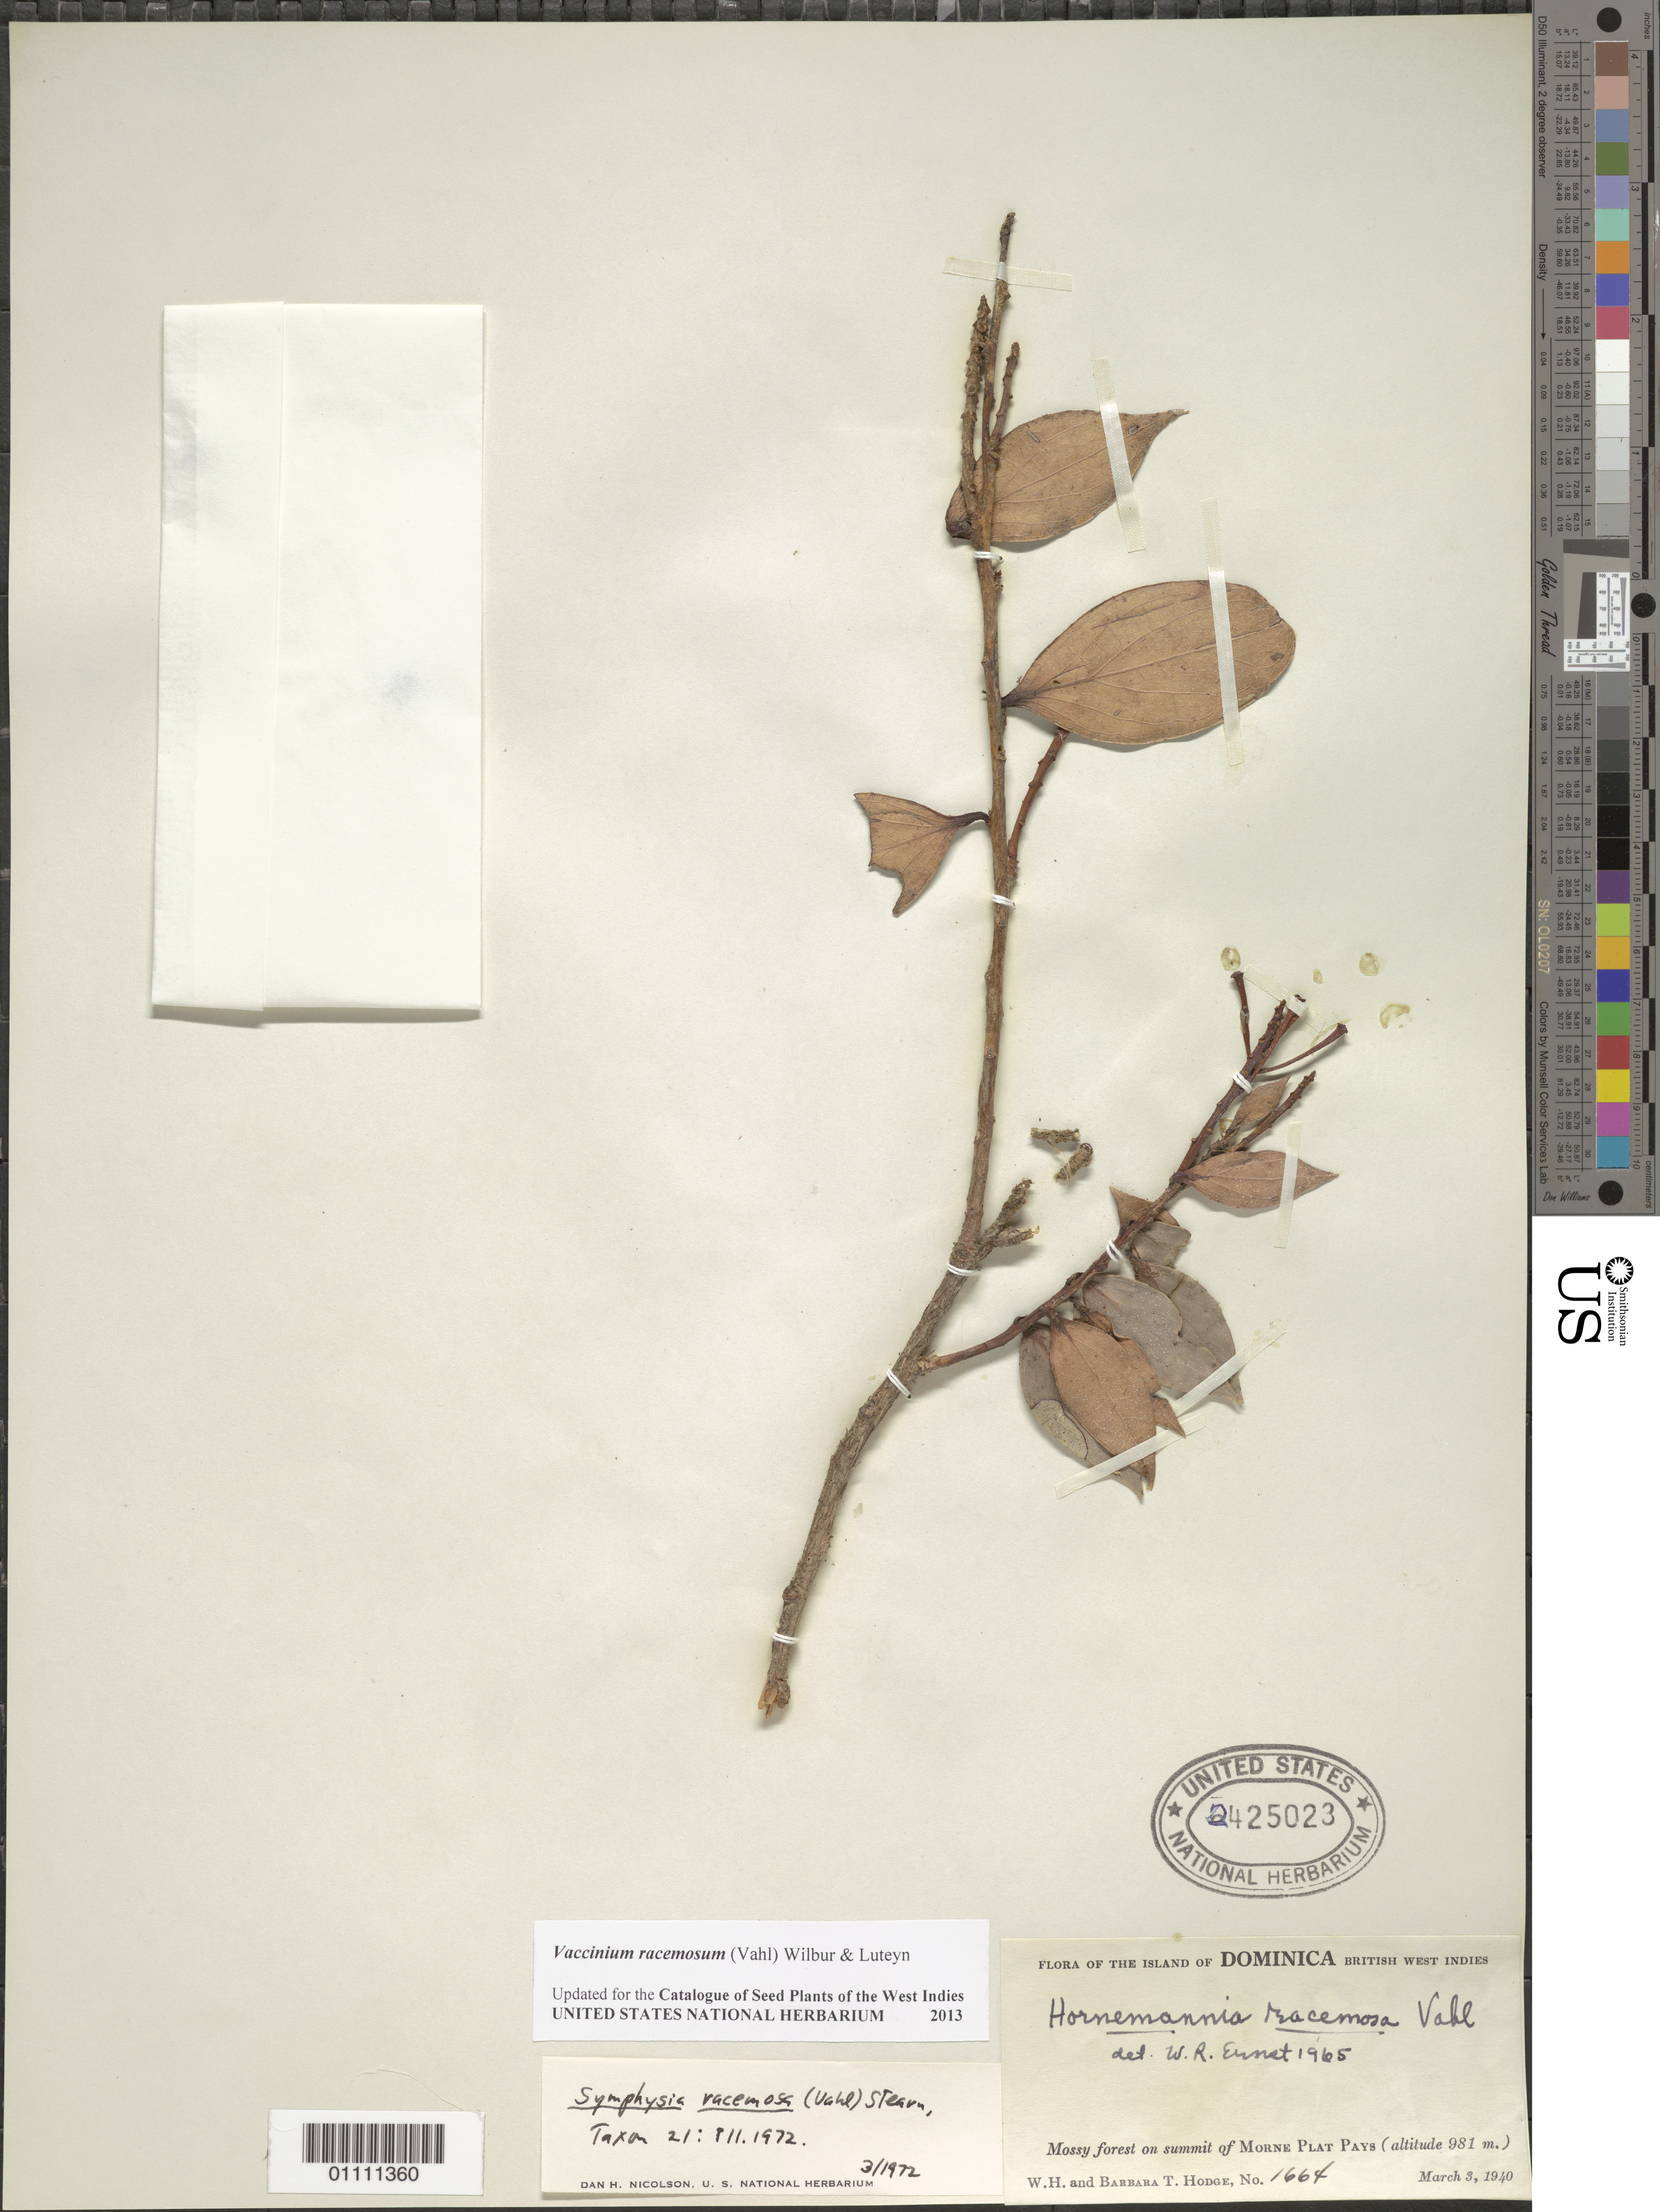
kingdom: Plantae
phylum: Tracheophyta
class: Magnoliopsida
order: Ericales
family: Ericaceae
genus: Vaccinium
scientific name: Vaccinium racemosum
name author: (Vahl) Wilbur & Luteyn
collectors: W. Hodge & B. Hodge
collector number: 1664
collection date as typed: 03 Mar 1940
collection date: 1940-03-03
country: Dominica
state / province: St. Joseph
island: Dominica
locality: Mossy forest on summit of Morne Plat Pays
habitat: Mossy forest on summit.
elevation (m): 981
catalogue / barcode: US 2425023